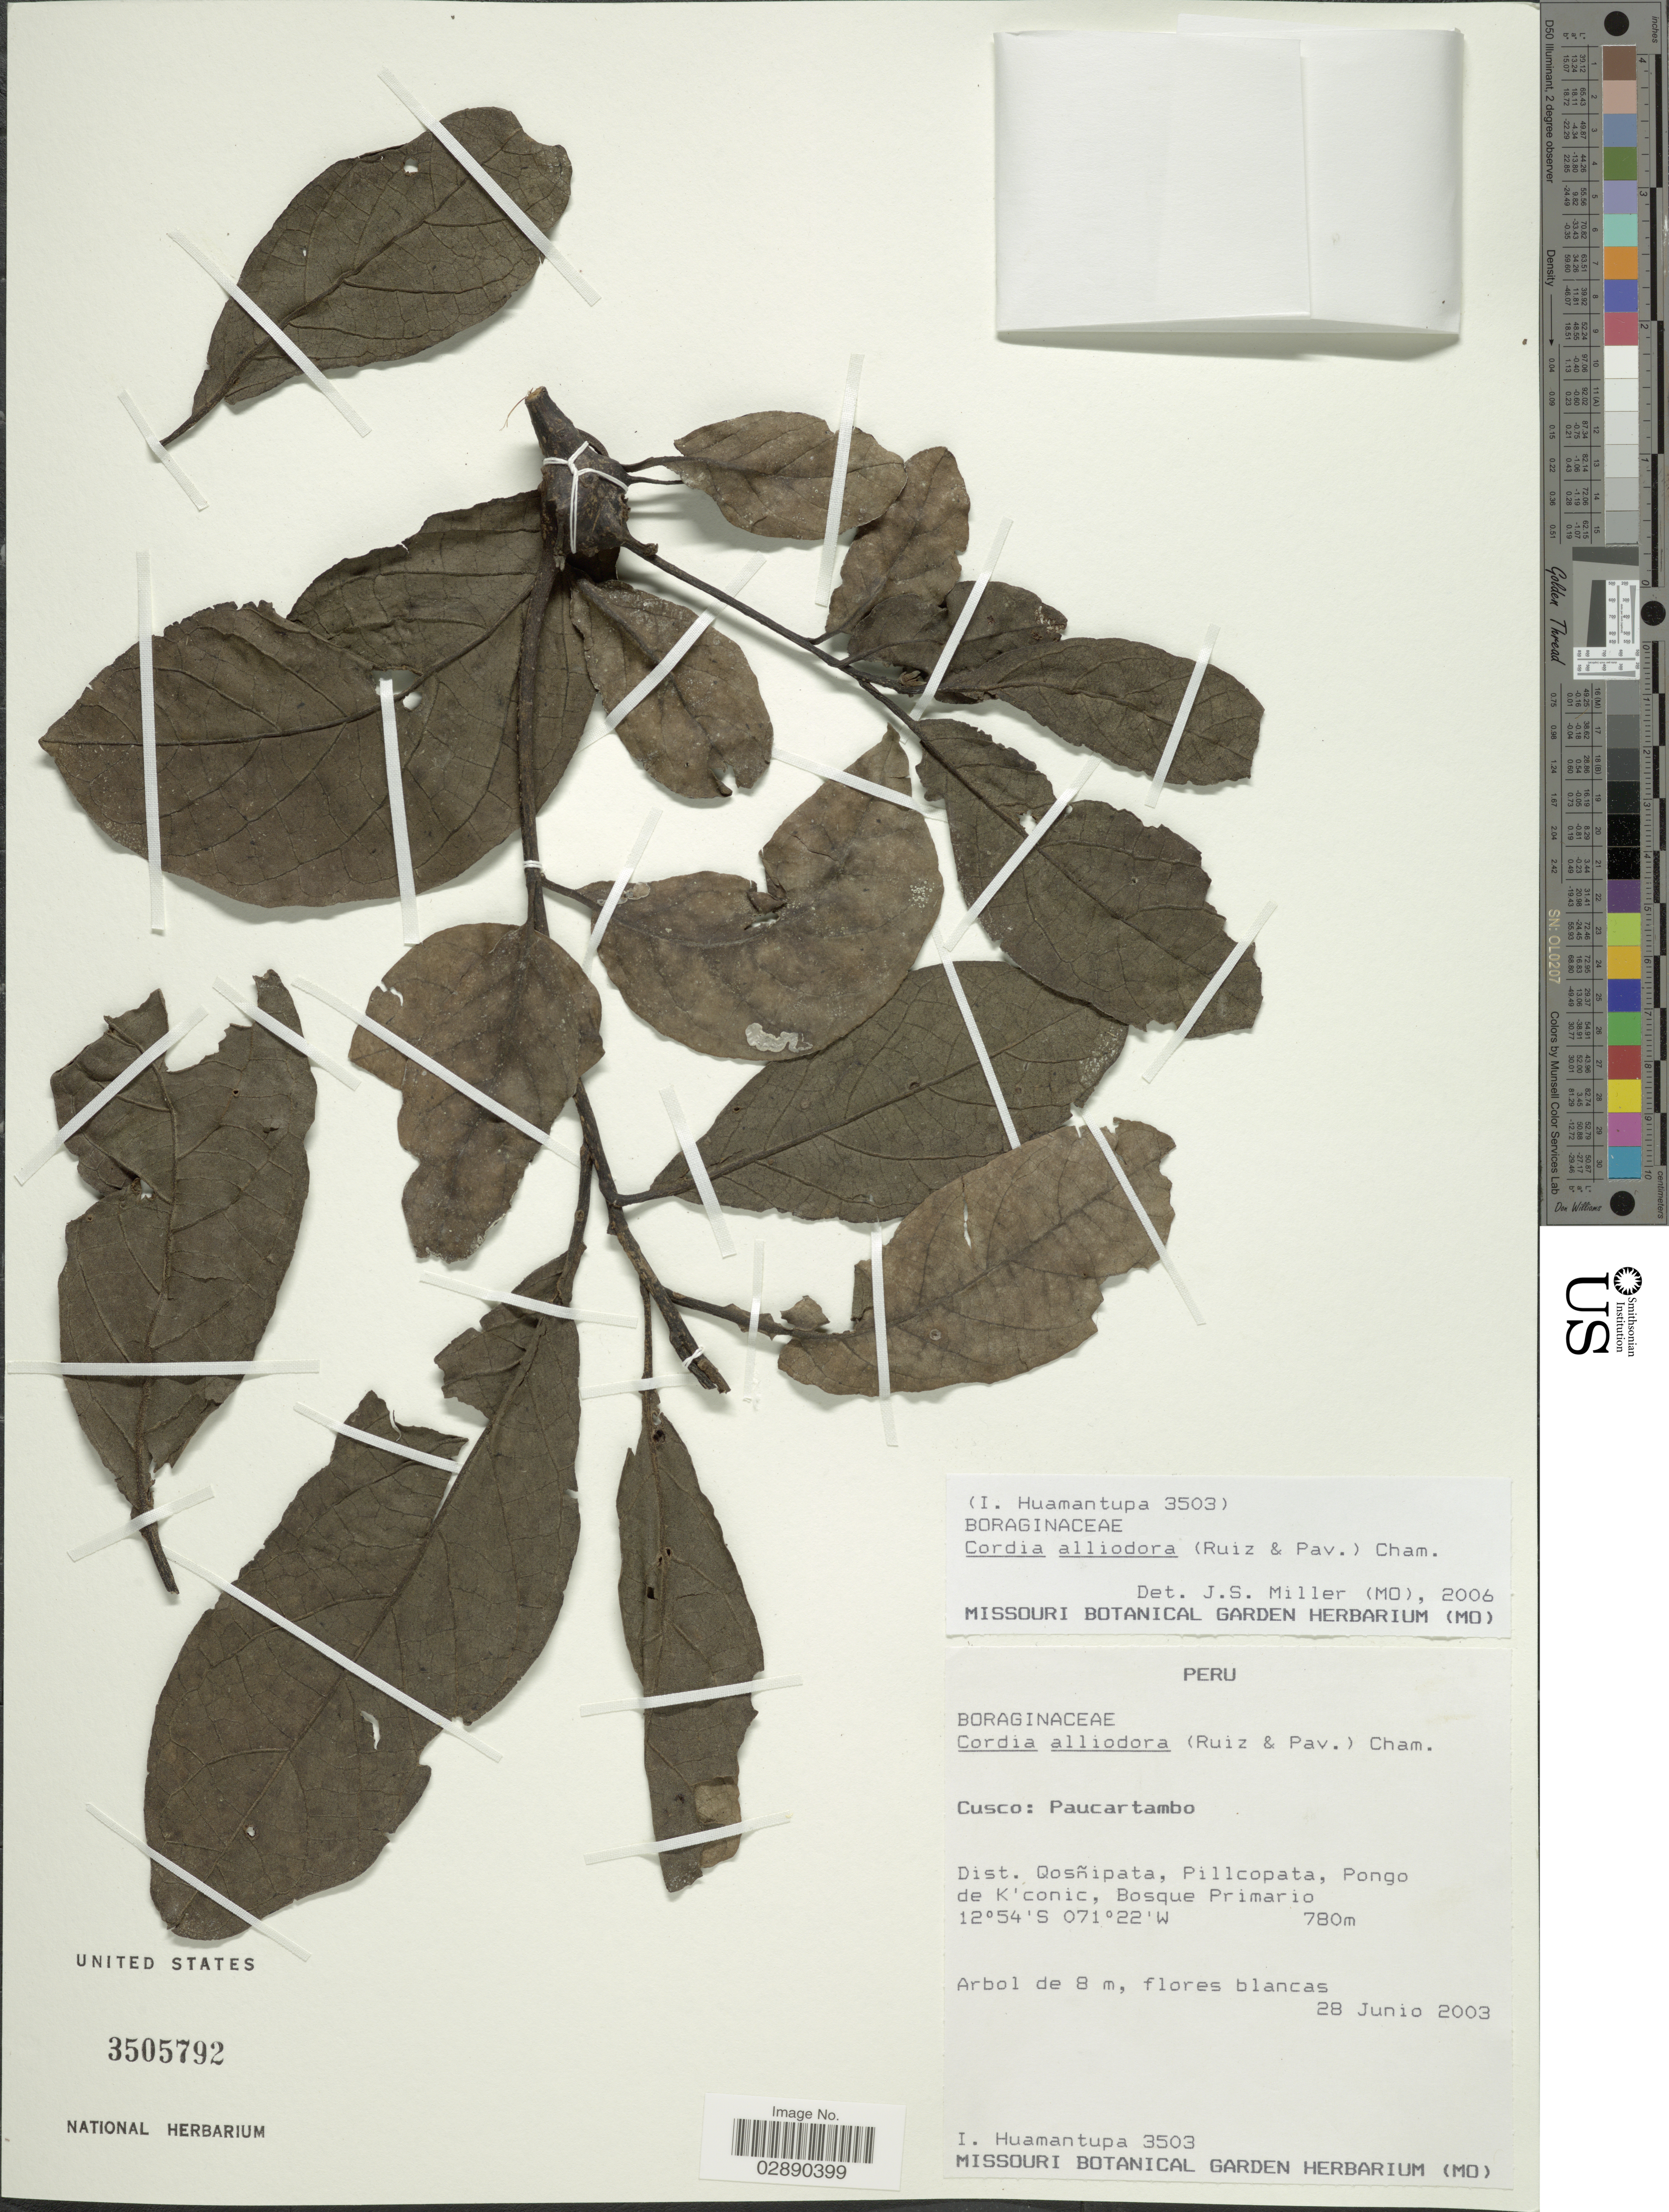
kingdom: Plantae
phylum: Tracheophyta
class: Magnoliopsida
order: Boraginales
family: Cordiaceae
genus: Cordia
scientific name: Cordia alliodora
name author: (Ruiz & Pav.) Oken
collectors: I. Huamantupa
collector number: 3503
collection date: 2003-06-28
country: Peru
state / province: Cusco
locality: Paucartambo. Dist. Qosñipata, Pillcopata, Pongo de K'conic.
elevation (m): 780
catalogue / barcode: US 3505792